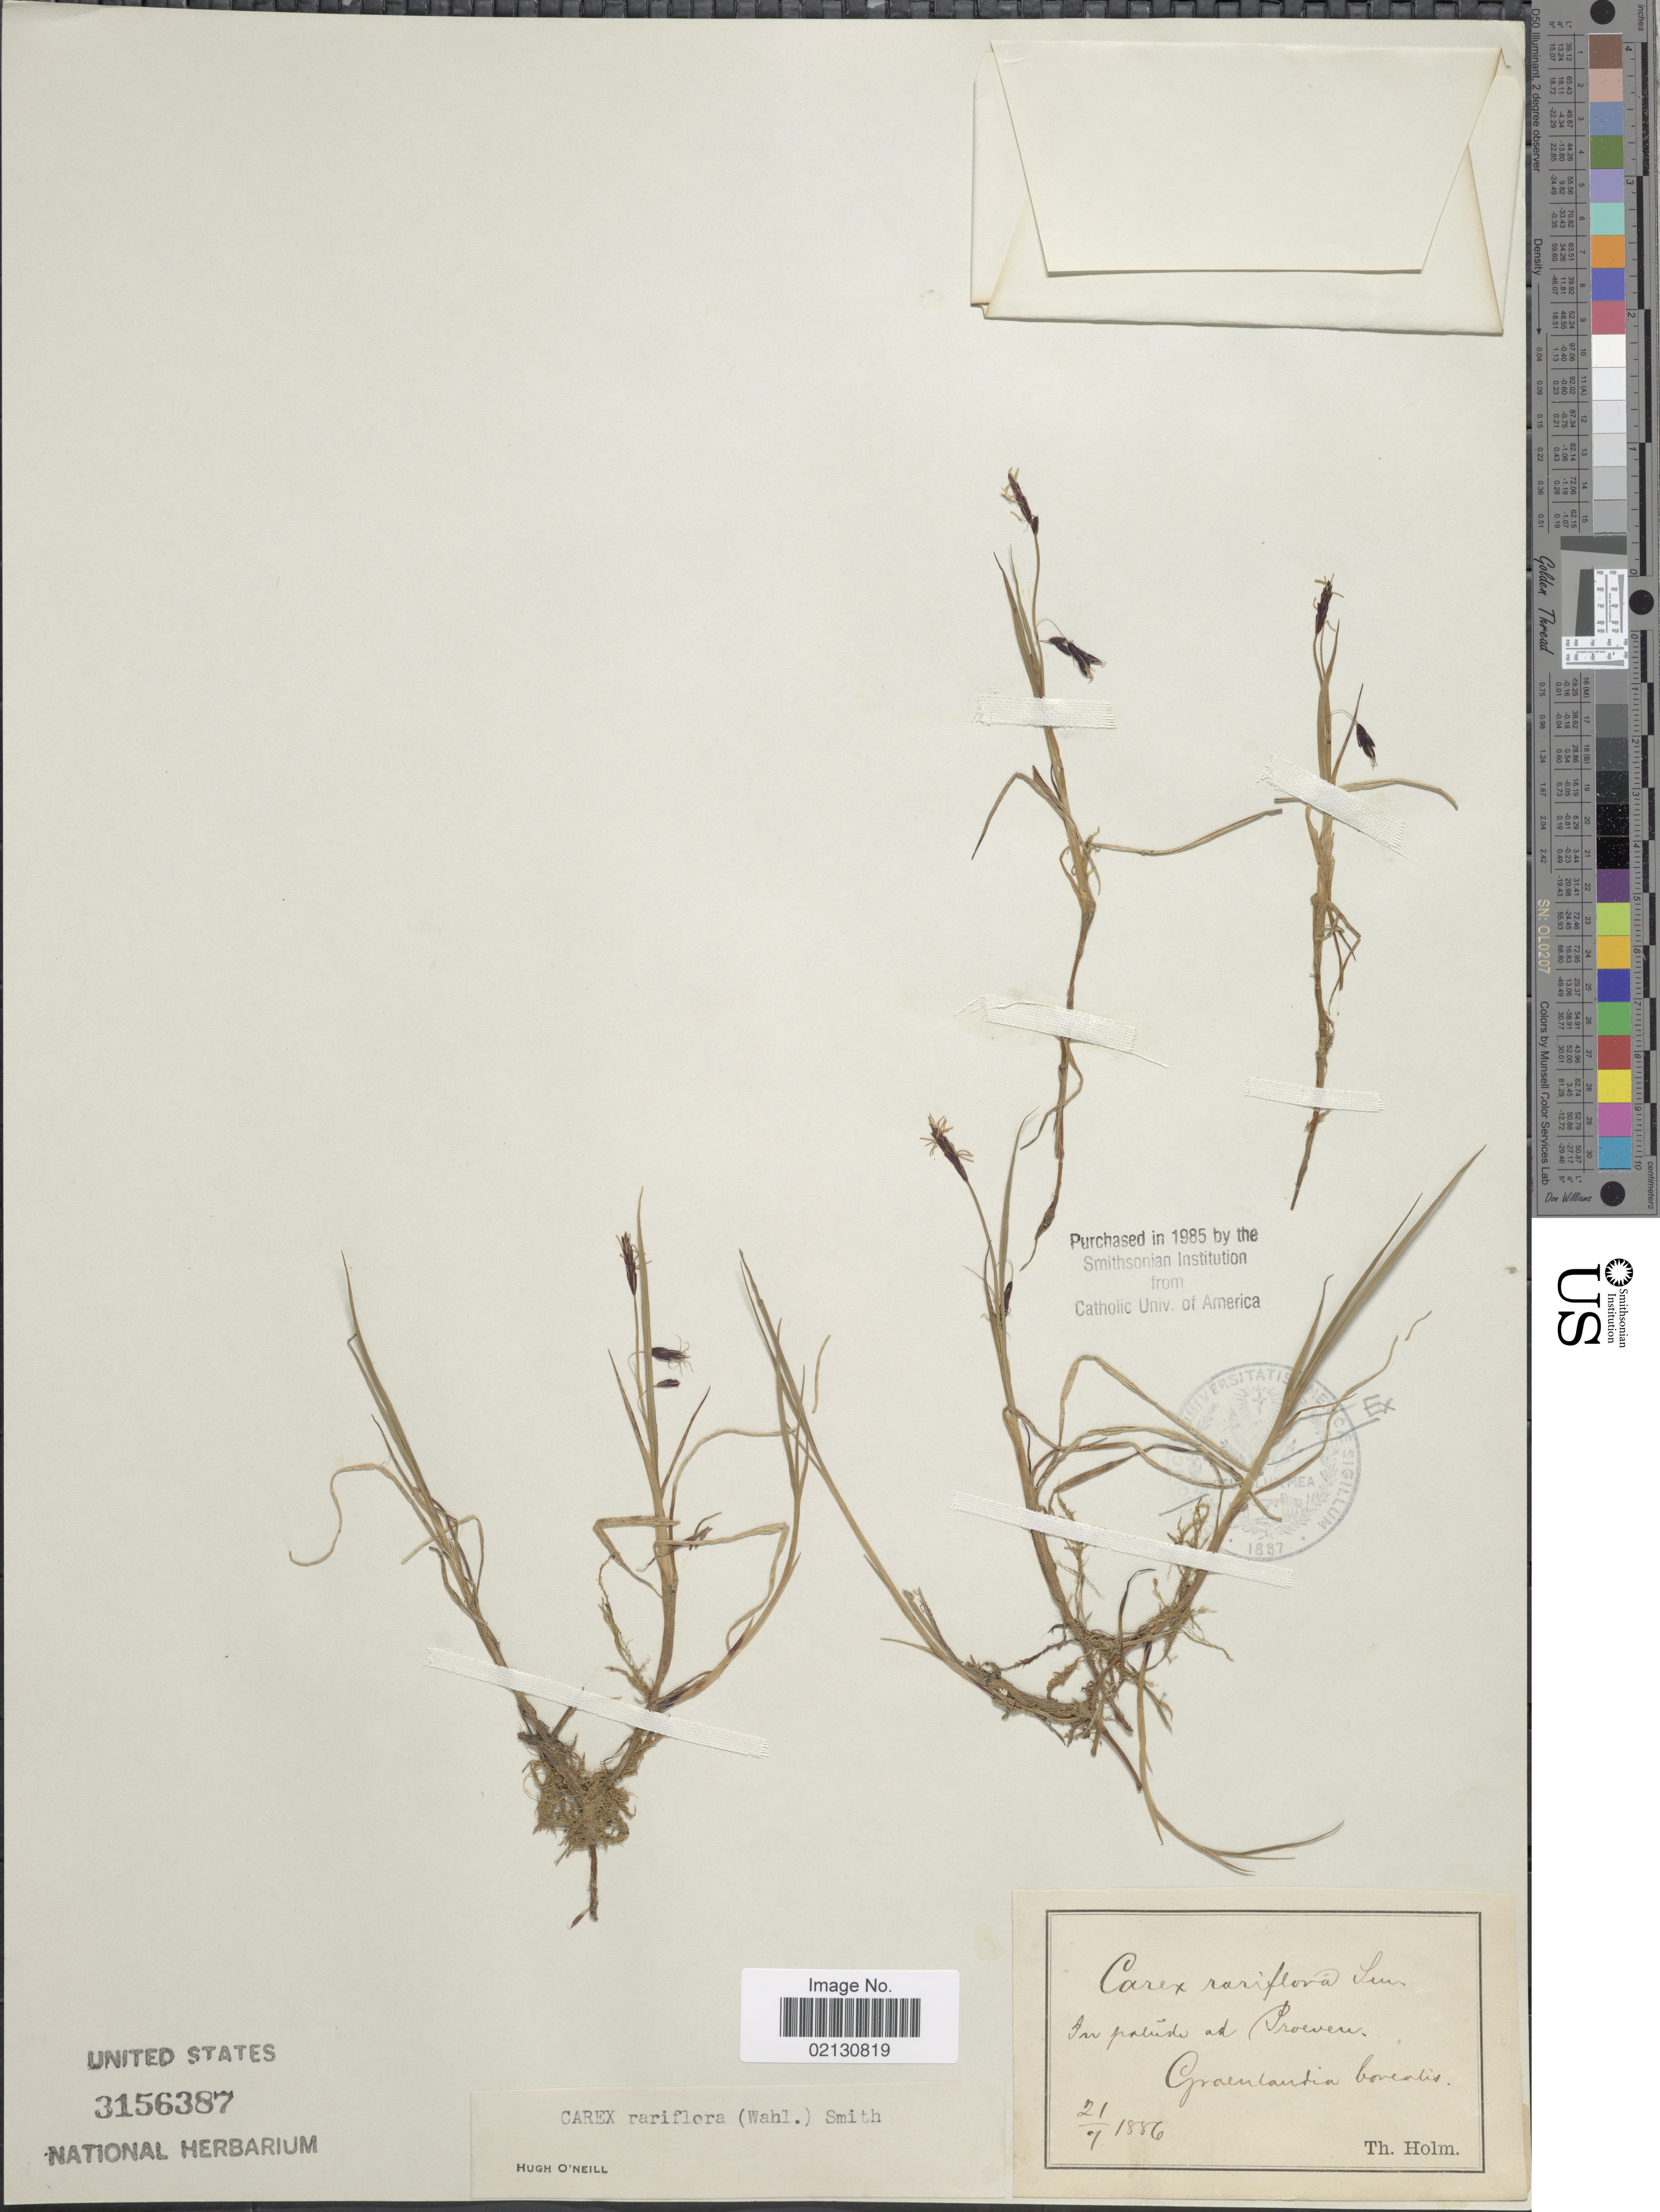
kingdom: Plantae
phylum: Tracheophyta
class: Liliopsida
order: Poales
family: Cyperaceae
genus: Carex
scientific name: Carex rariflora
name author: (Wahlenb.) Sm.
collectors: T. Holm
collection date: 1886-07-21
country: Greenland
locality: Proeven. Groenlandia borealis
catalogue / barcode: US 3156387